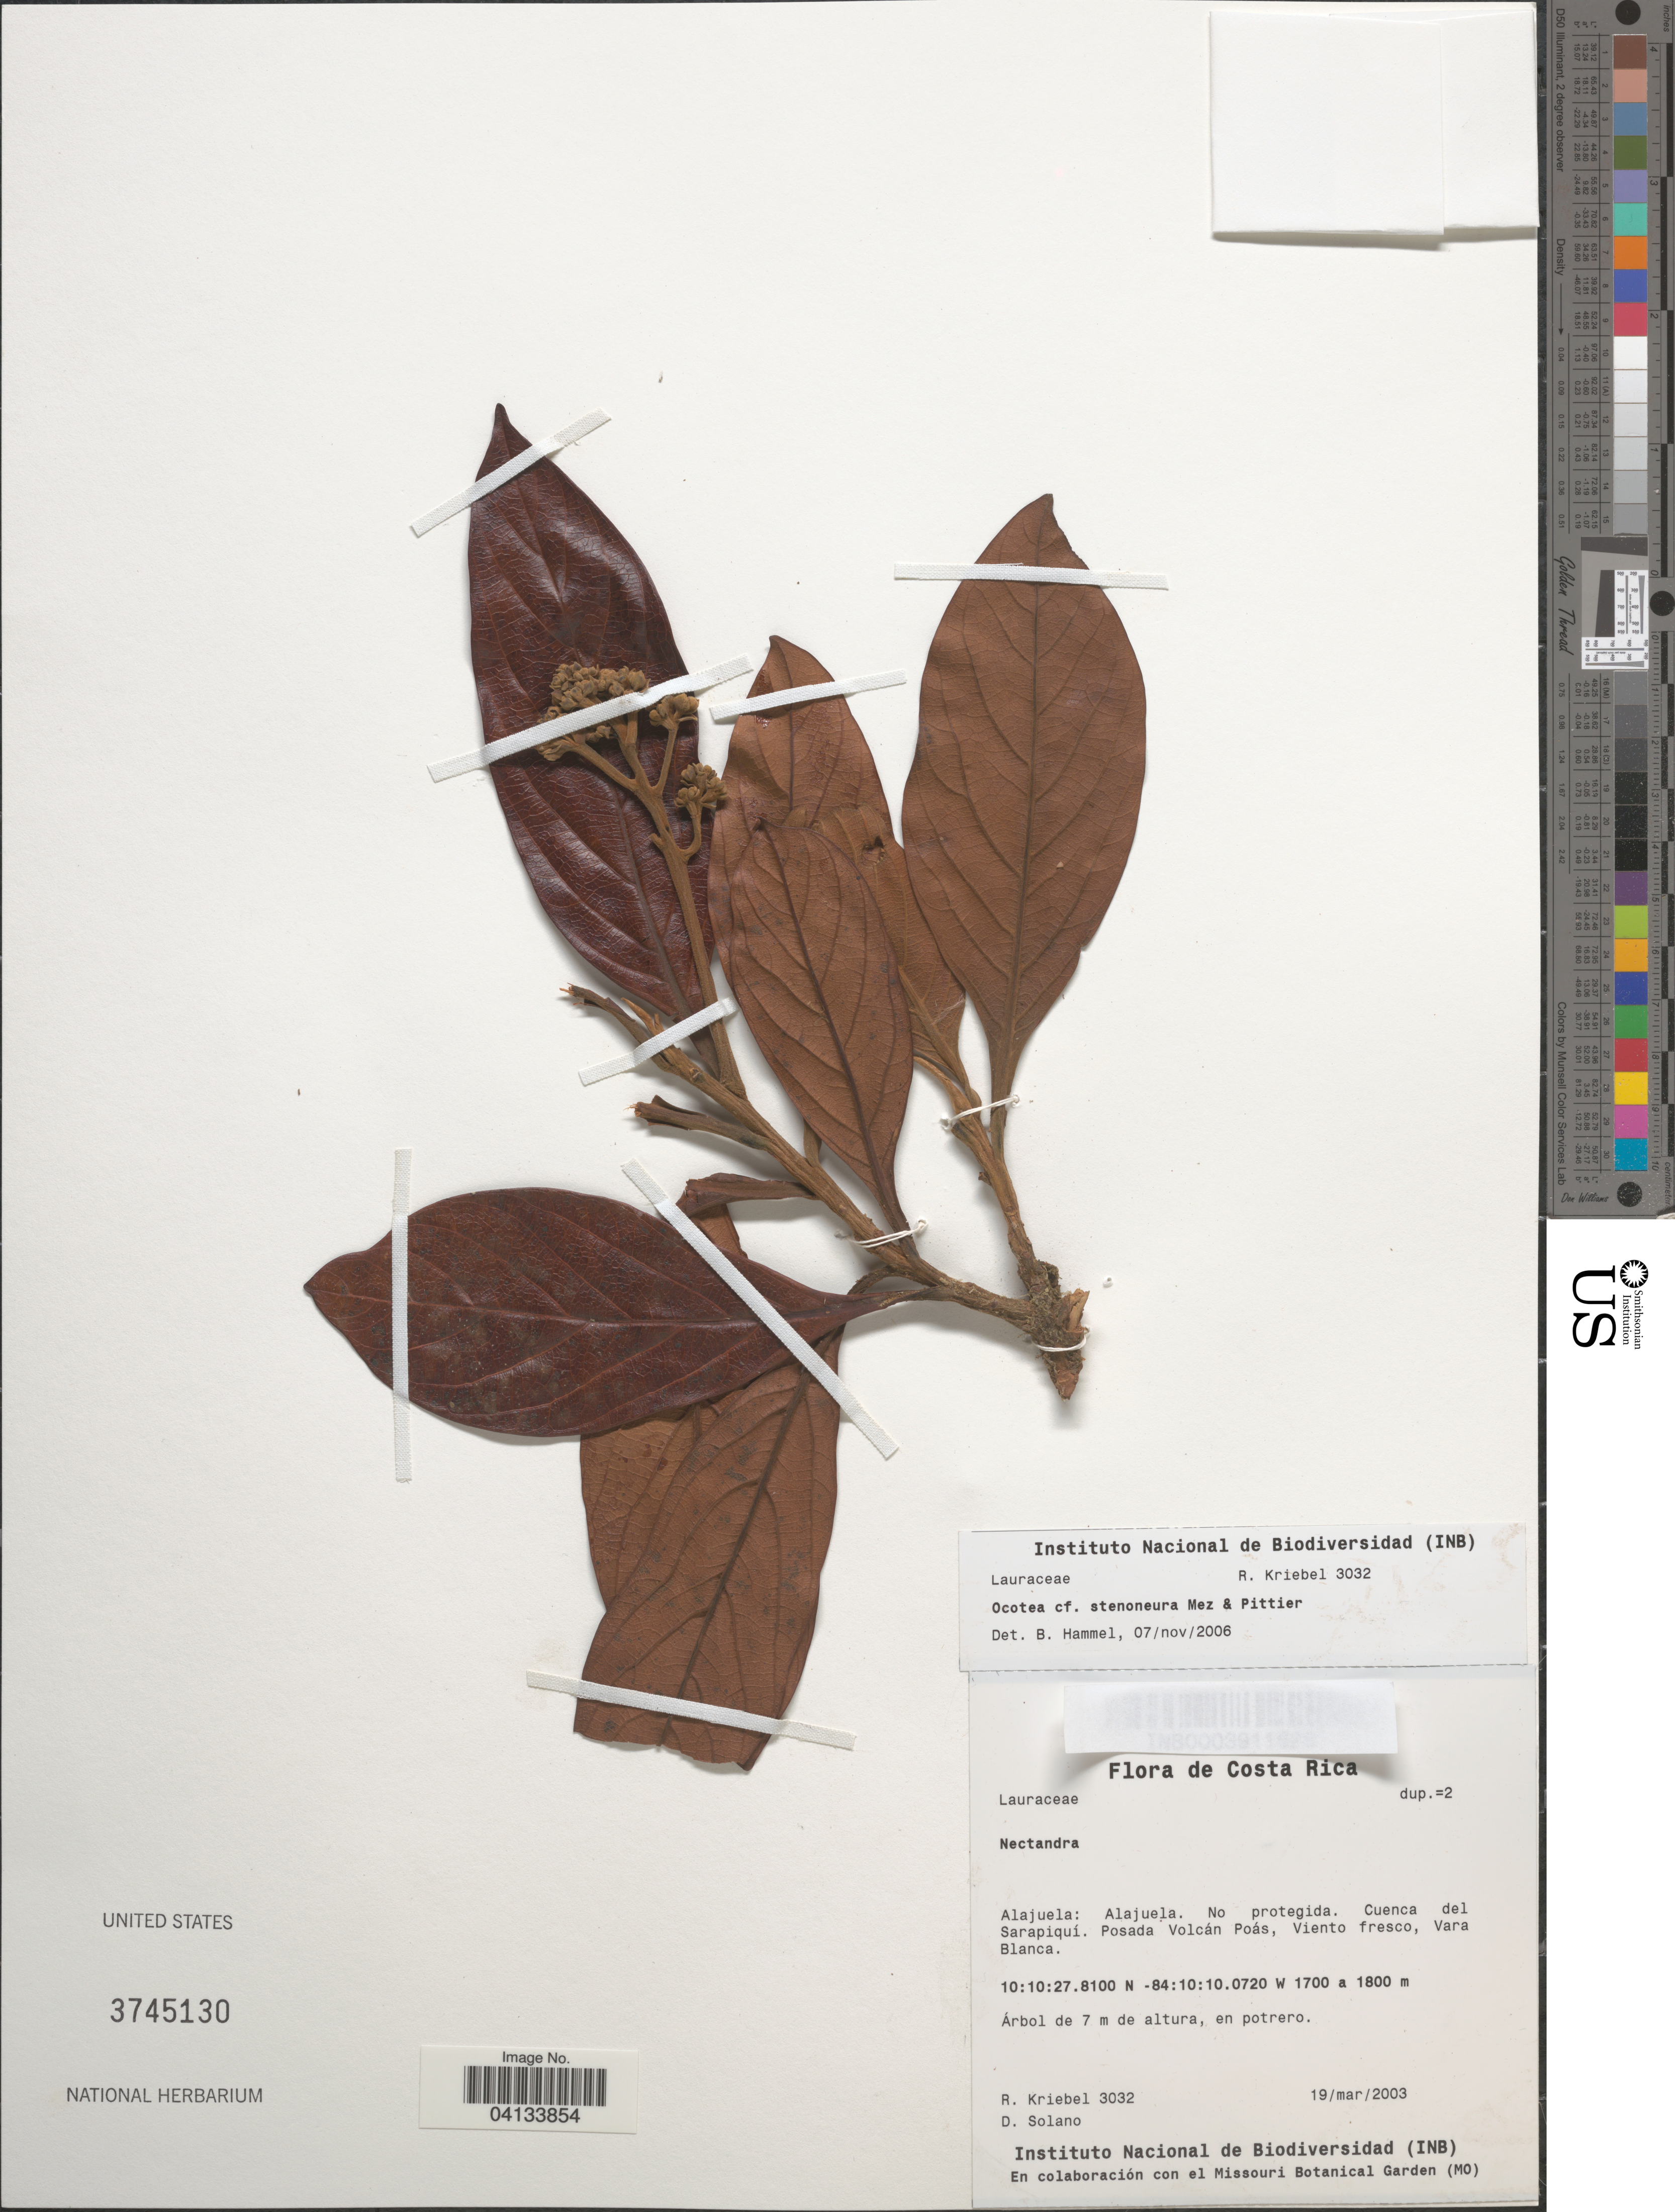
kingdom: Plantae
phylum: Tracheophyta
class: Magnoliopsida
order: Laurales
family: Lauraceae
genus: Ocotea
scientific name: Ocotea stenoneura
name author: Mez & Pittier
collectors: R. Kriebel & D. Solano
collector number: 3032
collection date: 2003-03-19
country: Costa Rica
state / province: Alajuela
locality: Alajuela. No protegida. Cuenca del Sarapiquí. Posada Volcán Poás, Viento fresco, Vara Blanca.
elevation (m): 1700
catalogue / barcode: US 3745130